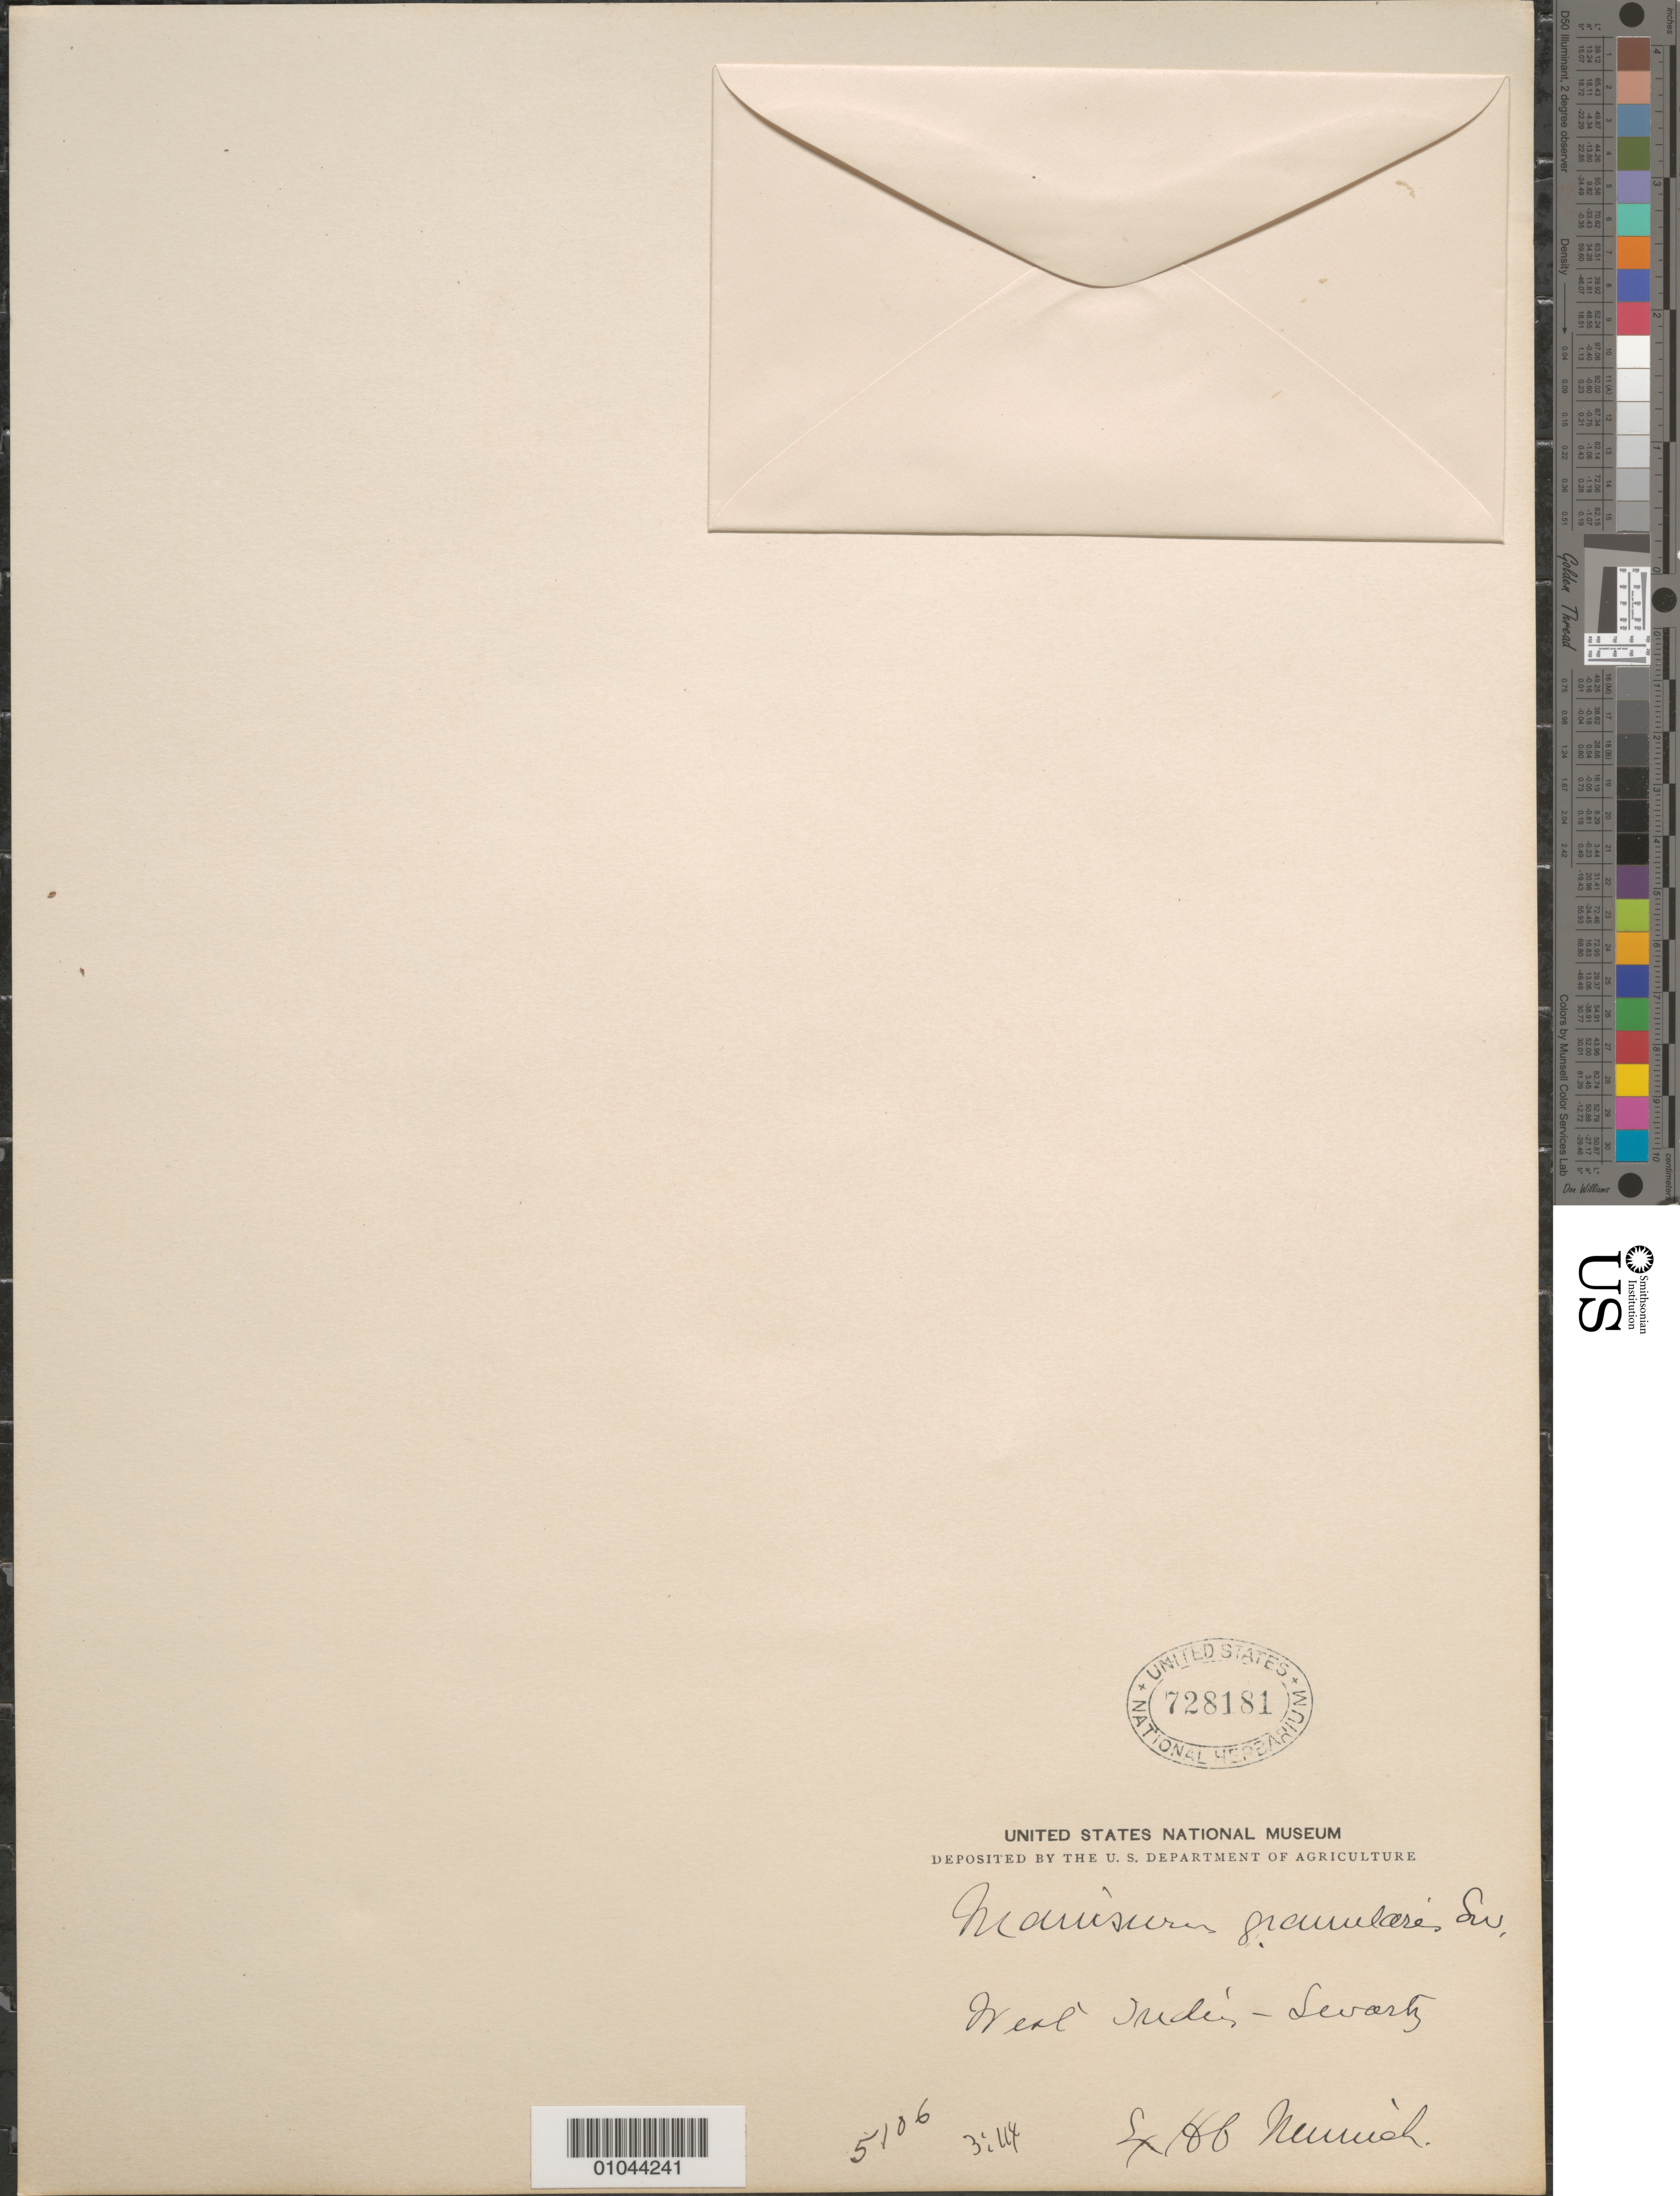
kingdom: Plantae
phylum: Tracheophyta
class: Liliopsida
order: Poales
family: Poaceae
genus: Mnesithea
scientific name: Mnesithea granularis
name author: (L.) de Koning & Sosef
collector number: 5106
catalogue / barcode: US 728181